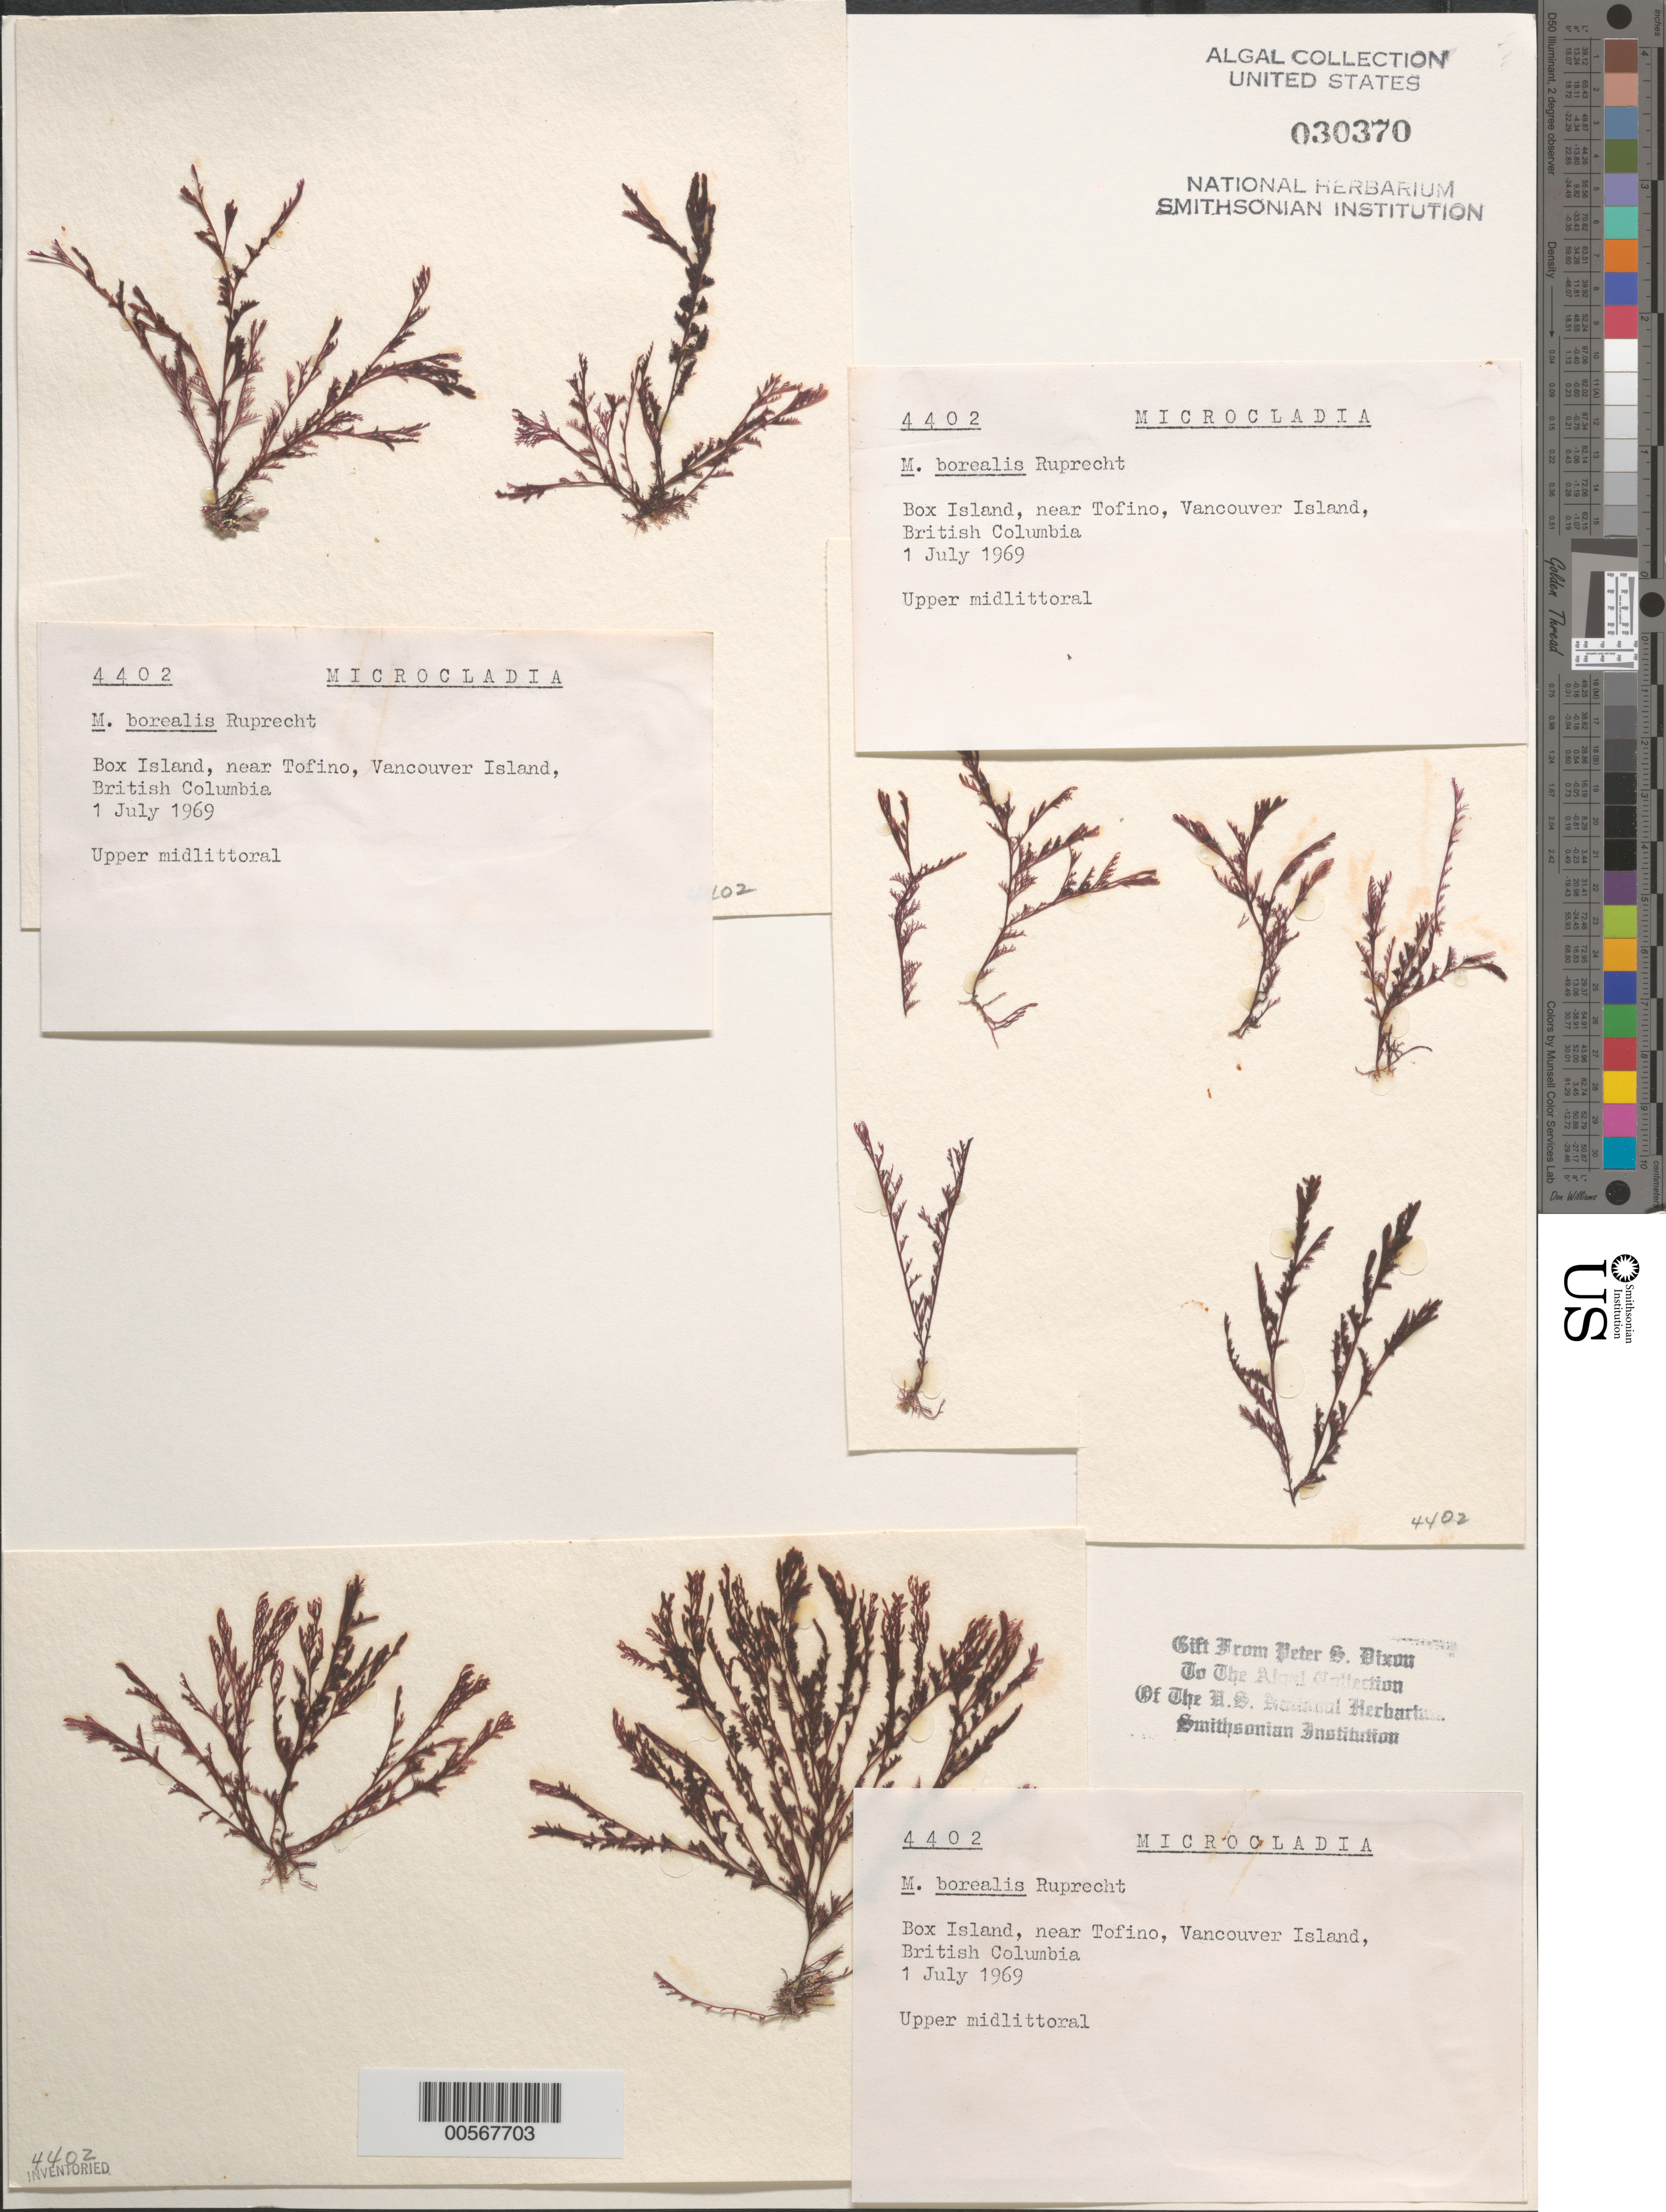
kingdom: Plantae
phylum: Rhodophyta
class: Florideophyceae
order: Ceramiales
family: Ceramiaceae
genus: Microcladia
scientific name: Microcladia borealis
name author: Rupr.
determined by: Dixon, P. S.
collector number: PSD 4402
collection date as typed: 01 Jul 1969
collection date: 1969-07-01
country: Canada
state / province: British Columbia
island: Box Island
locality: Near Tofino, Vancouver Island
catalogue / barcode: US 30370